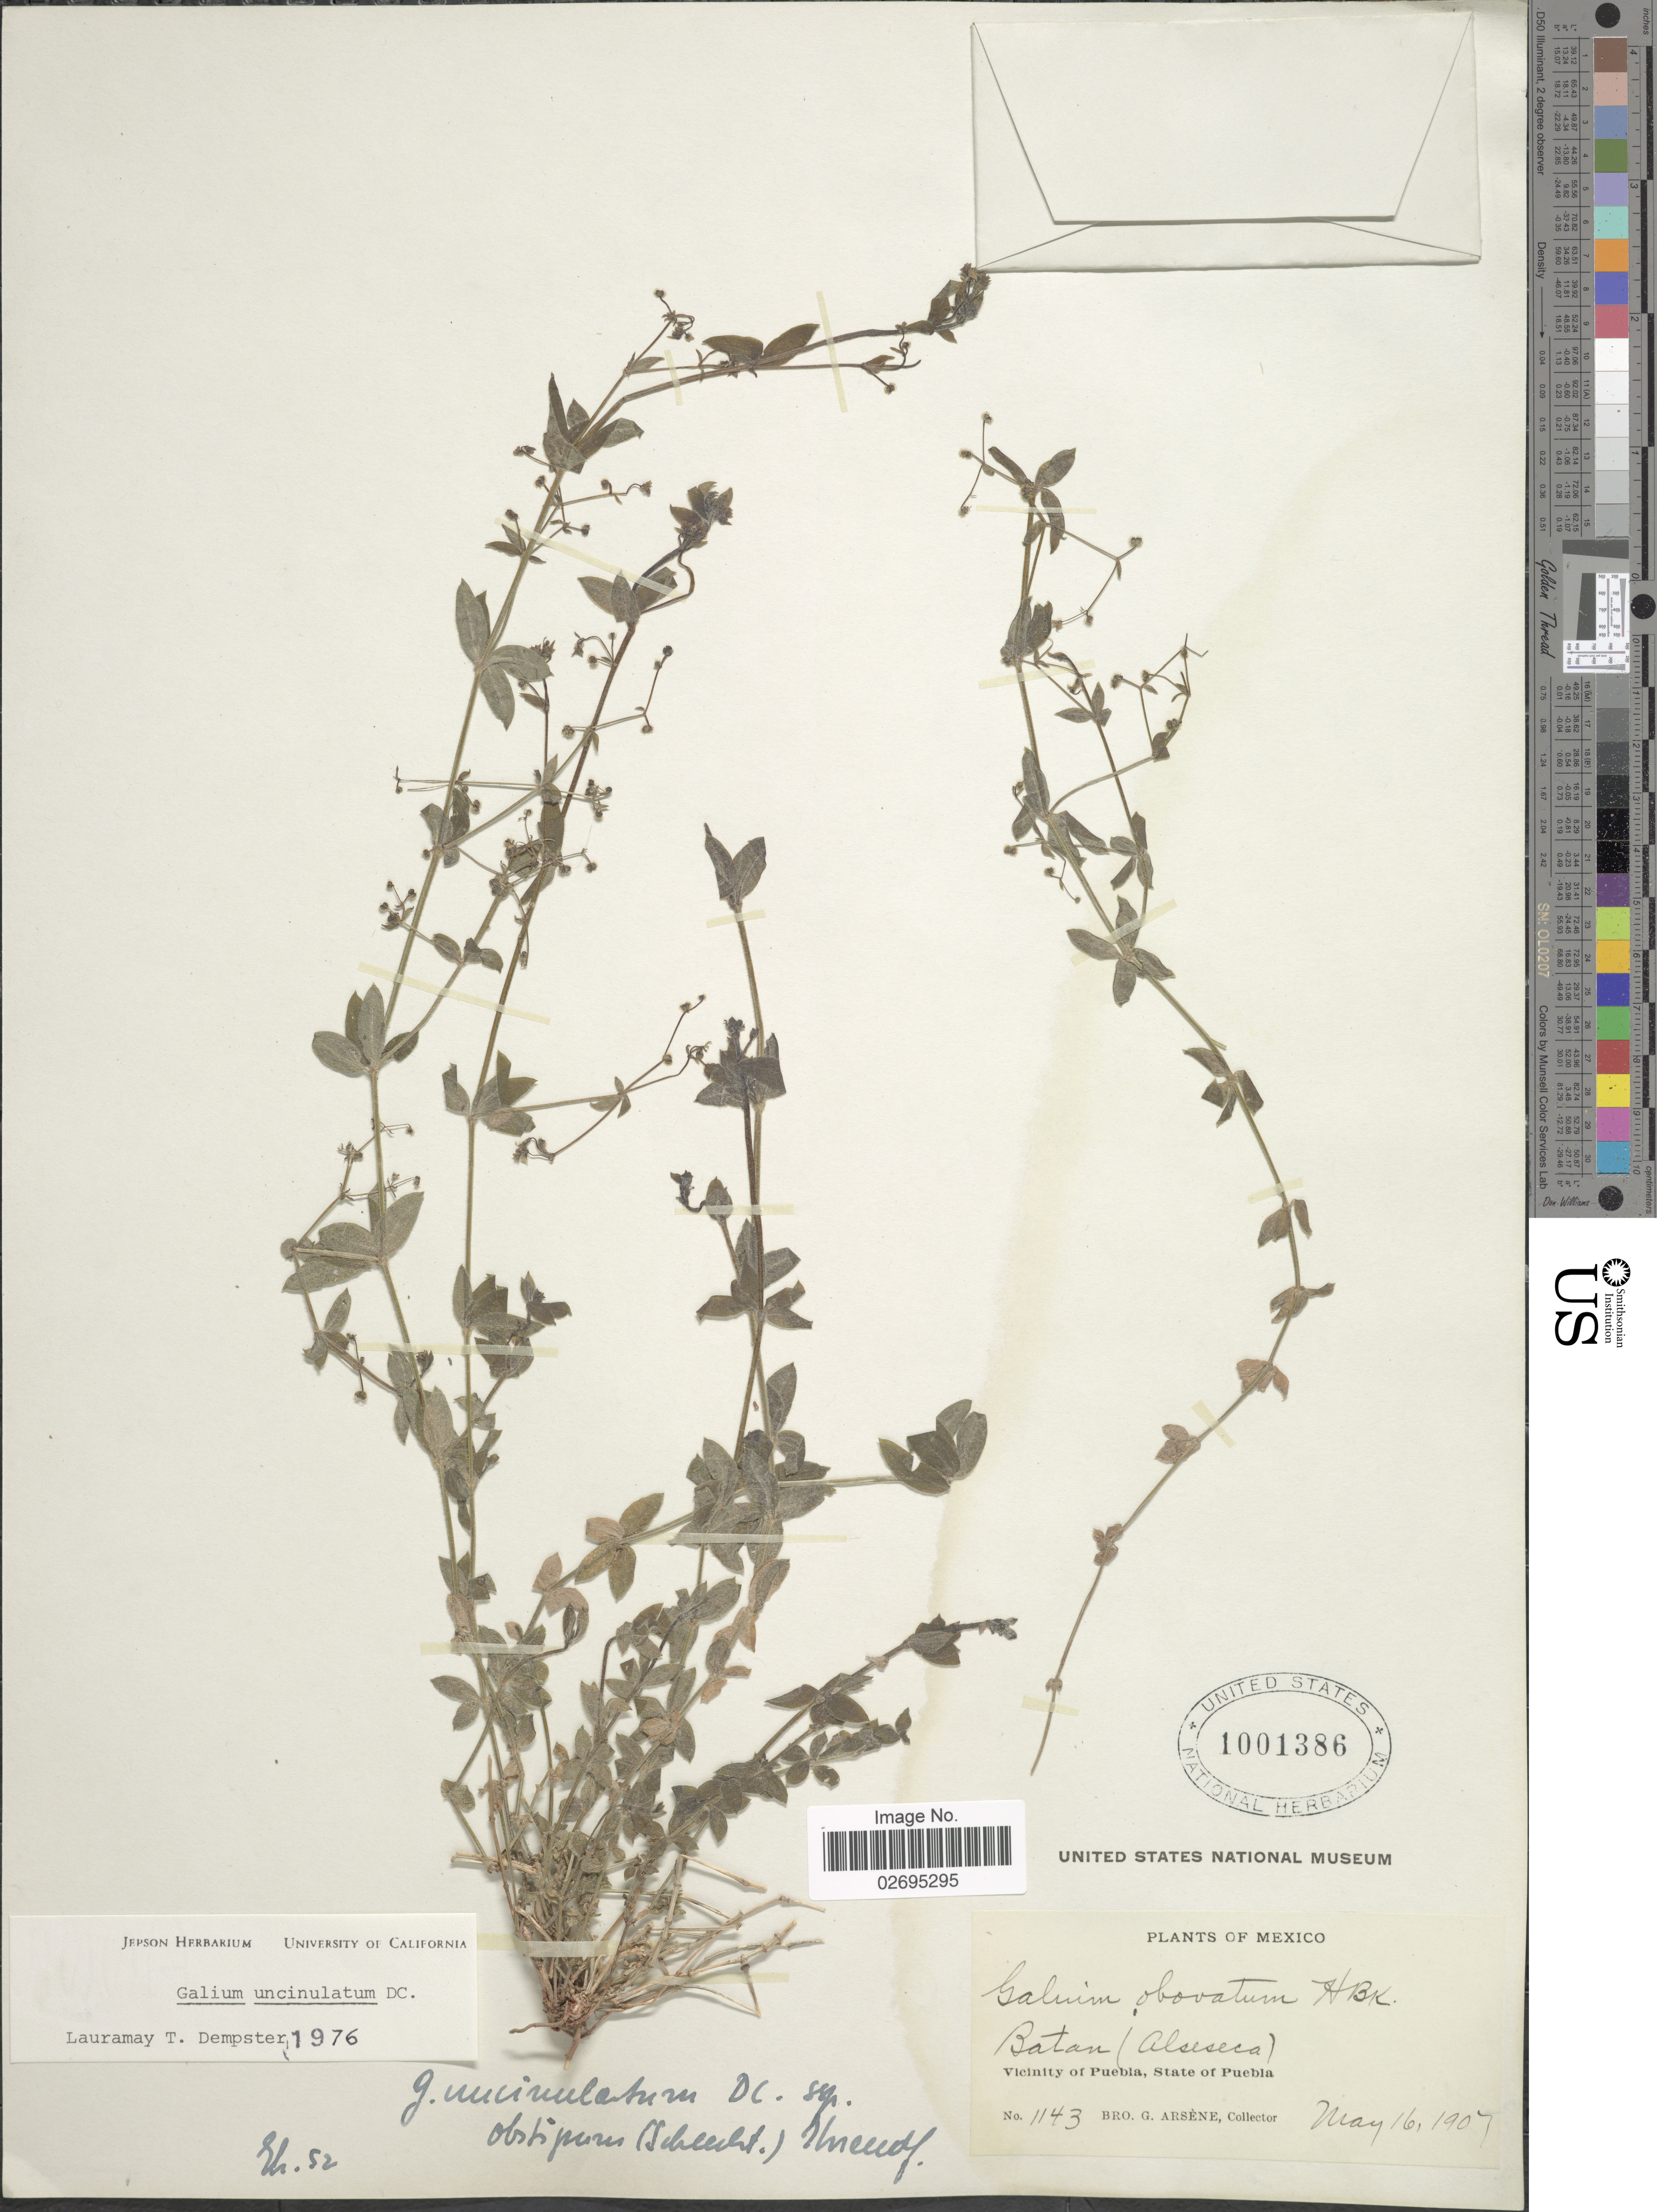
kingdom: Plantae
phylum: Tracheophyta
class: Magnoliopsida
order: Gentianales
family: Rubiaceae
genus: Galium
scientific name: Galium uncinulatum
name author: DC.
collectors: Bro. G. Arsène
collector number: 1143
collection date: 1907-05-16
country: Mexico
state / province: Puebla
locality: Batan (Alseseca) Vicinity of Puebla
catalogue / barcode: US 1001386